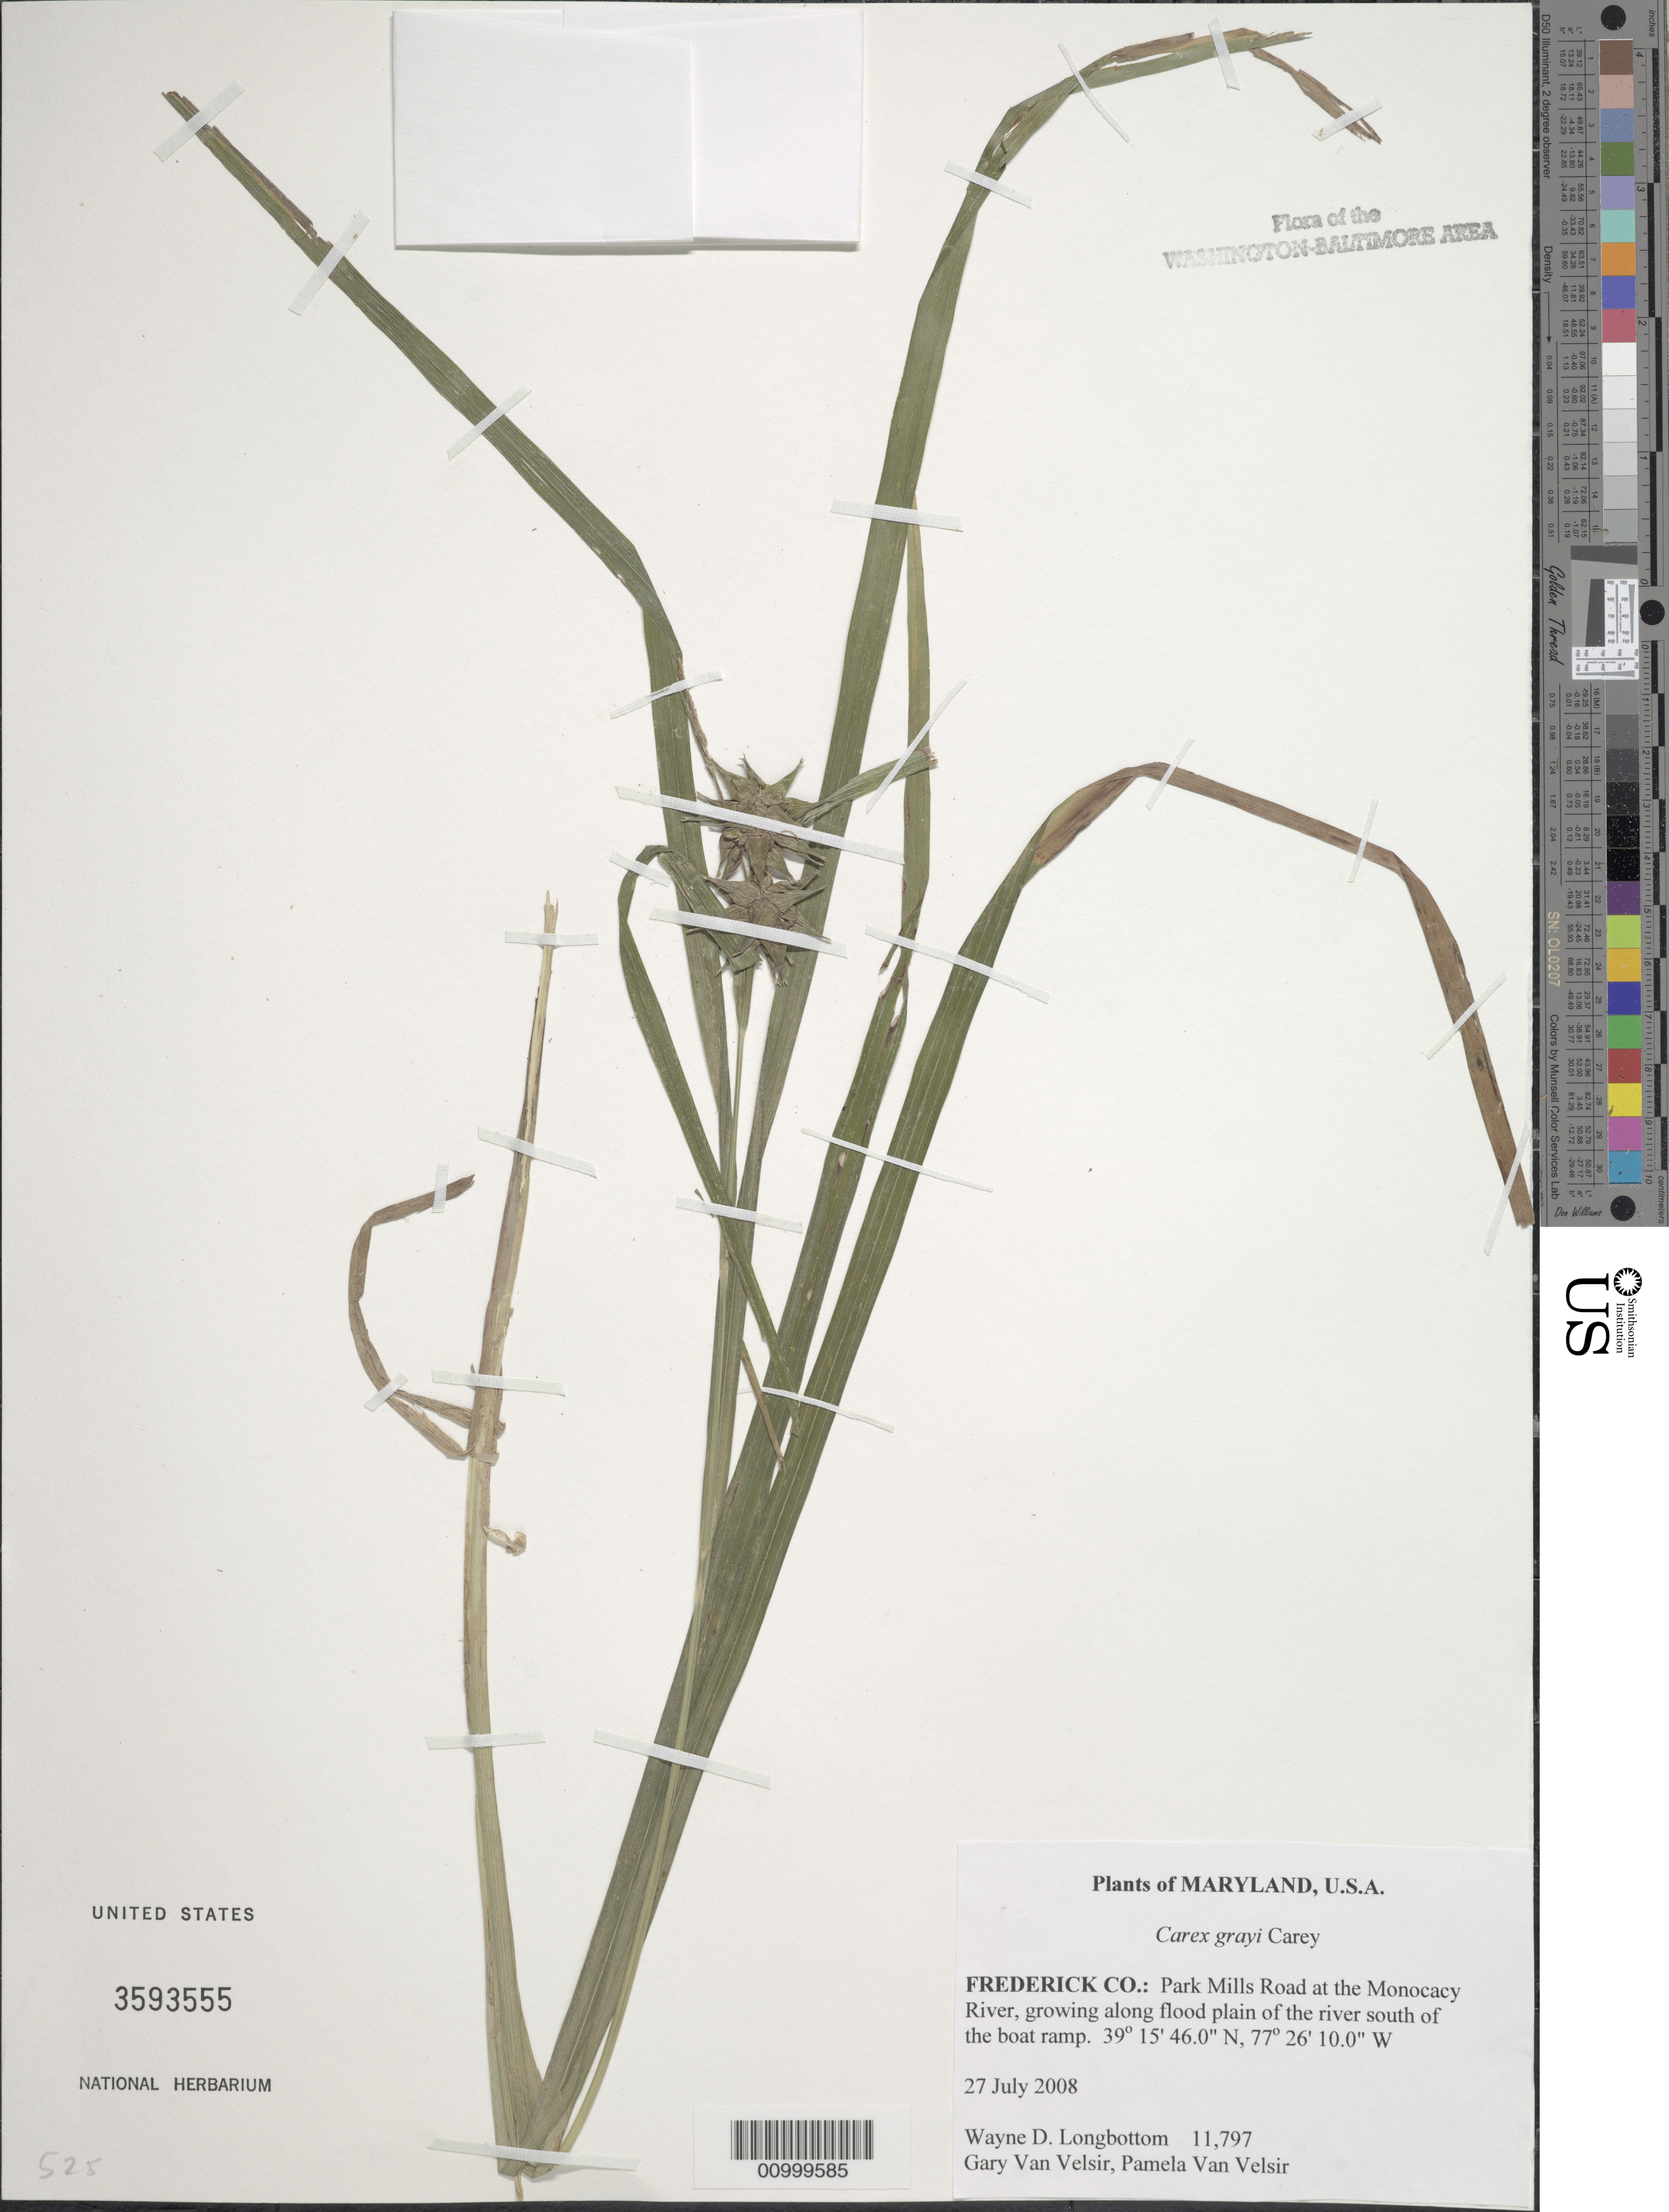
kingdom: Plantae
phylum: Tracheophyta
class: Liliopsida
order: Poales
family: Cyperaceae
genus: Carex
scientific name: Carex grayi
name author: J. Carey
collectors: W. D. Longbottom, G. Van Velsir & P. Van Velsir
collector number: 11797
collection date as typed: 27 July 2008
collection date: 2008-07-27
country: United States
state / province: Maryland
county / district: Frederick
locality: Park Mills Road at the Monocacy River.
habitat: growing along flood plain of the river south of the boat ramp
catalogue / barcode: US 3593555